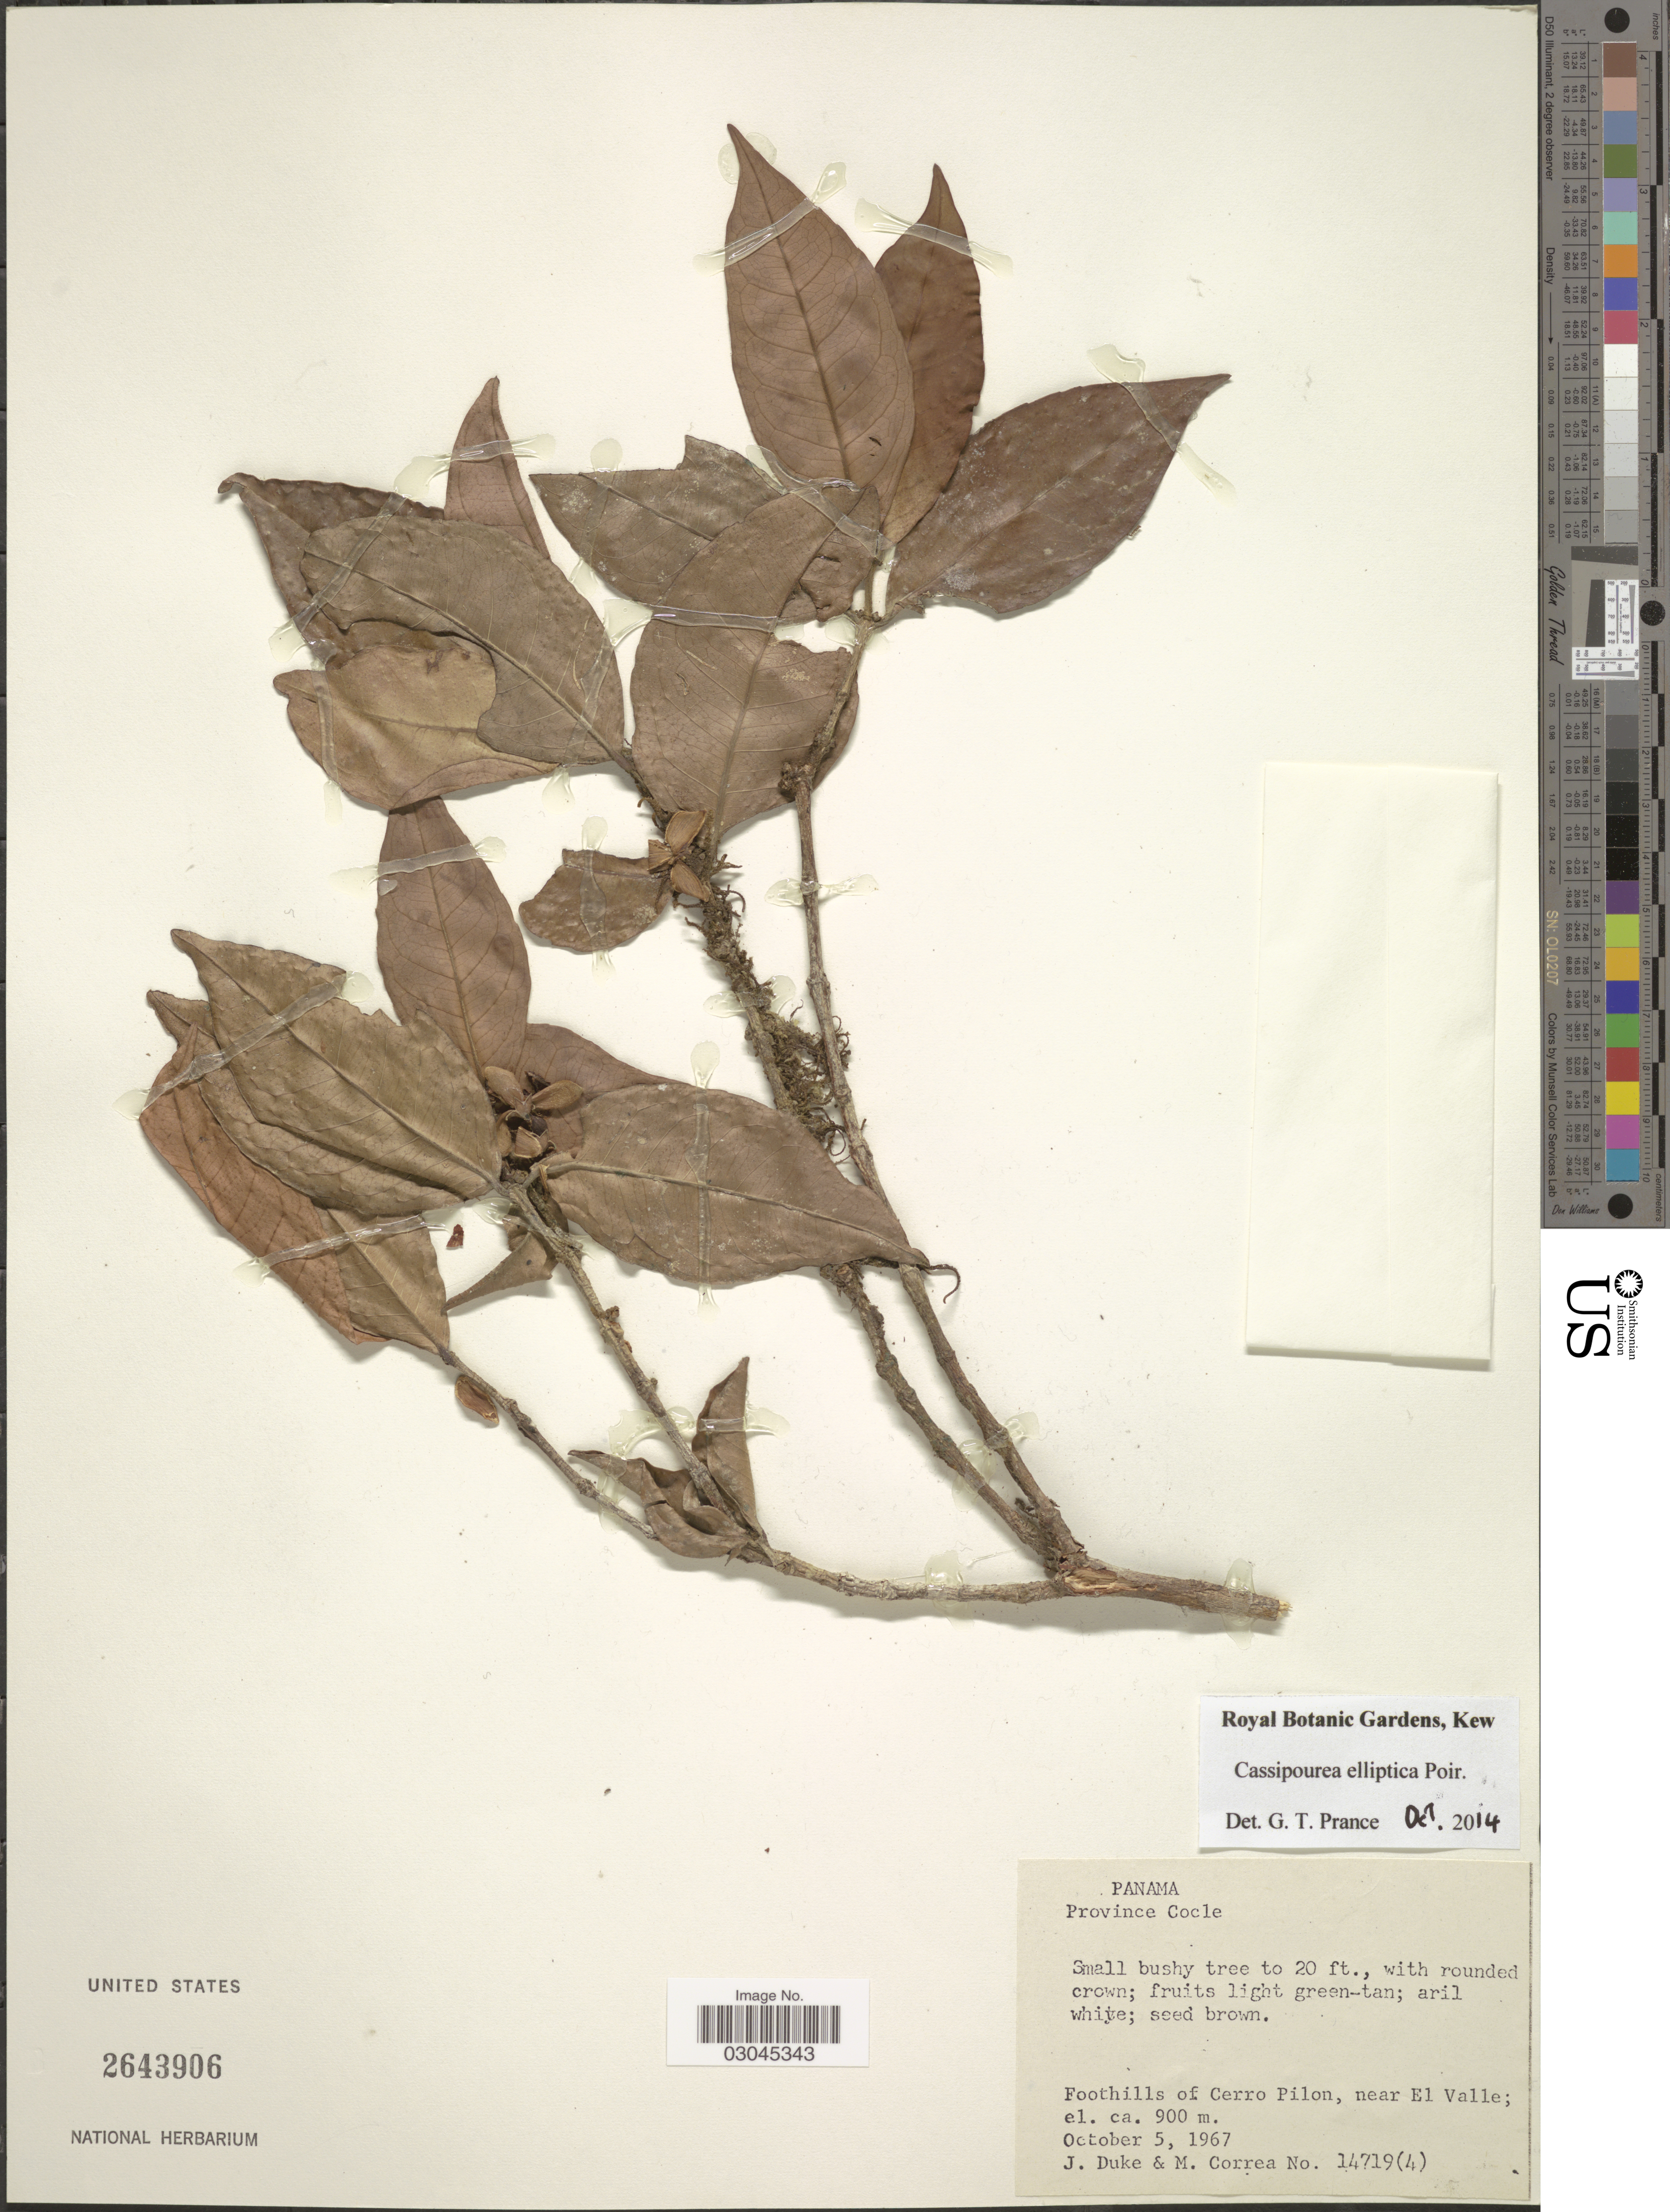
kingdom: Plantae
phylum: Tracheophyta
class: Magnoliopsida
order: Malpighiales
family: Rhizophoraceae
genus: Cassipourea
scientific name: Cassipourea elliptica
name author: (Sw.) Poir.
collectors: J. Duke & M. Correa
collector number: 14719(4)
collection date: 1967-10-05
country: Panama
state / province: Coclé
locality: Province Cocle. Foothills of Cerro Pilon, near El Valle.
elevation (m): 900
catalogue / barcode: US 2643906